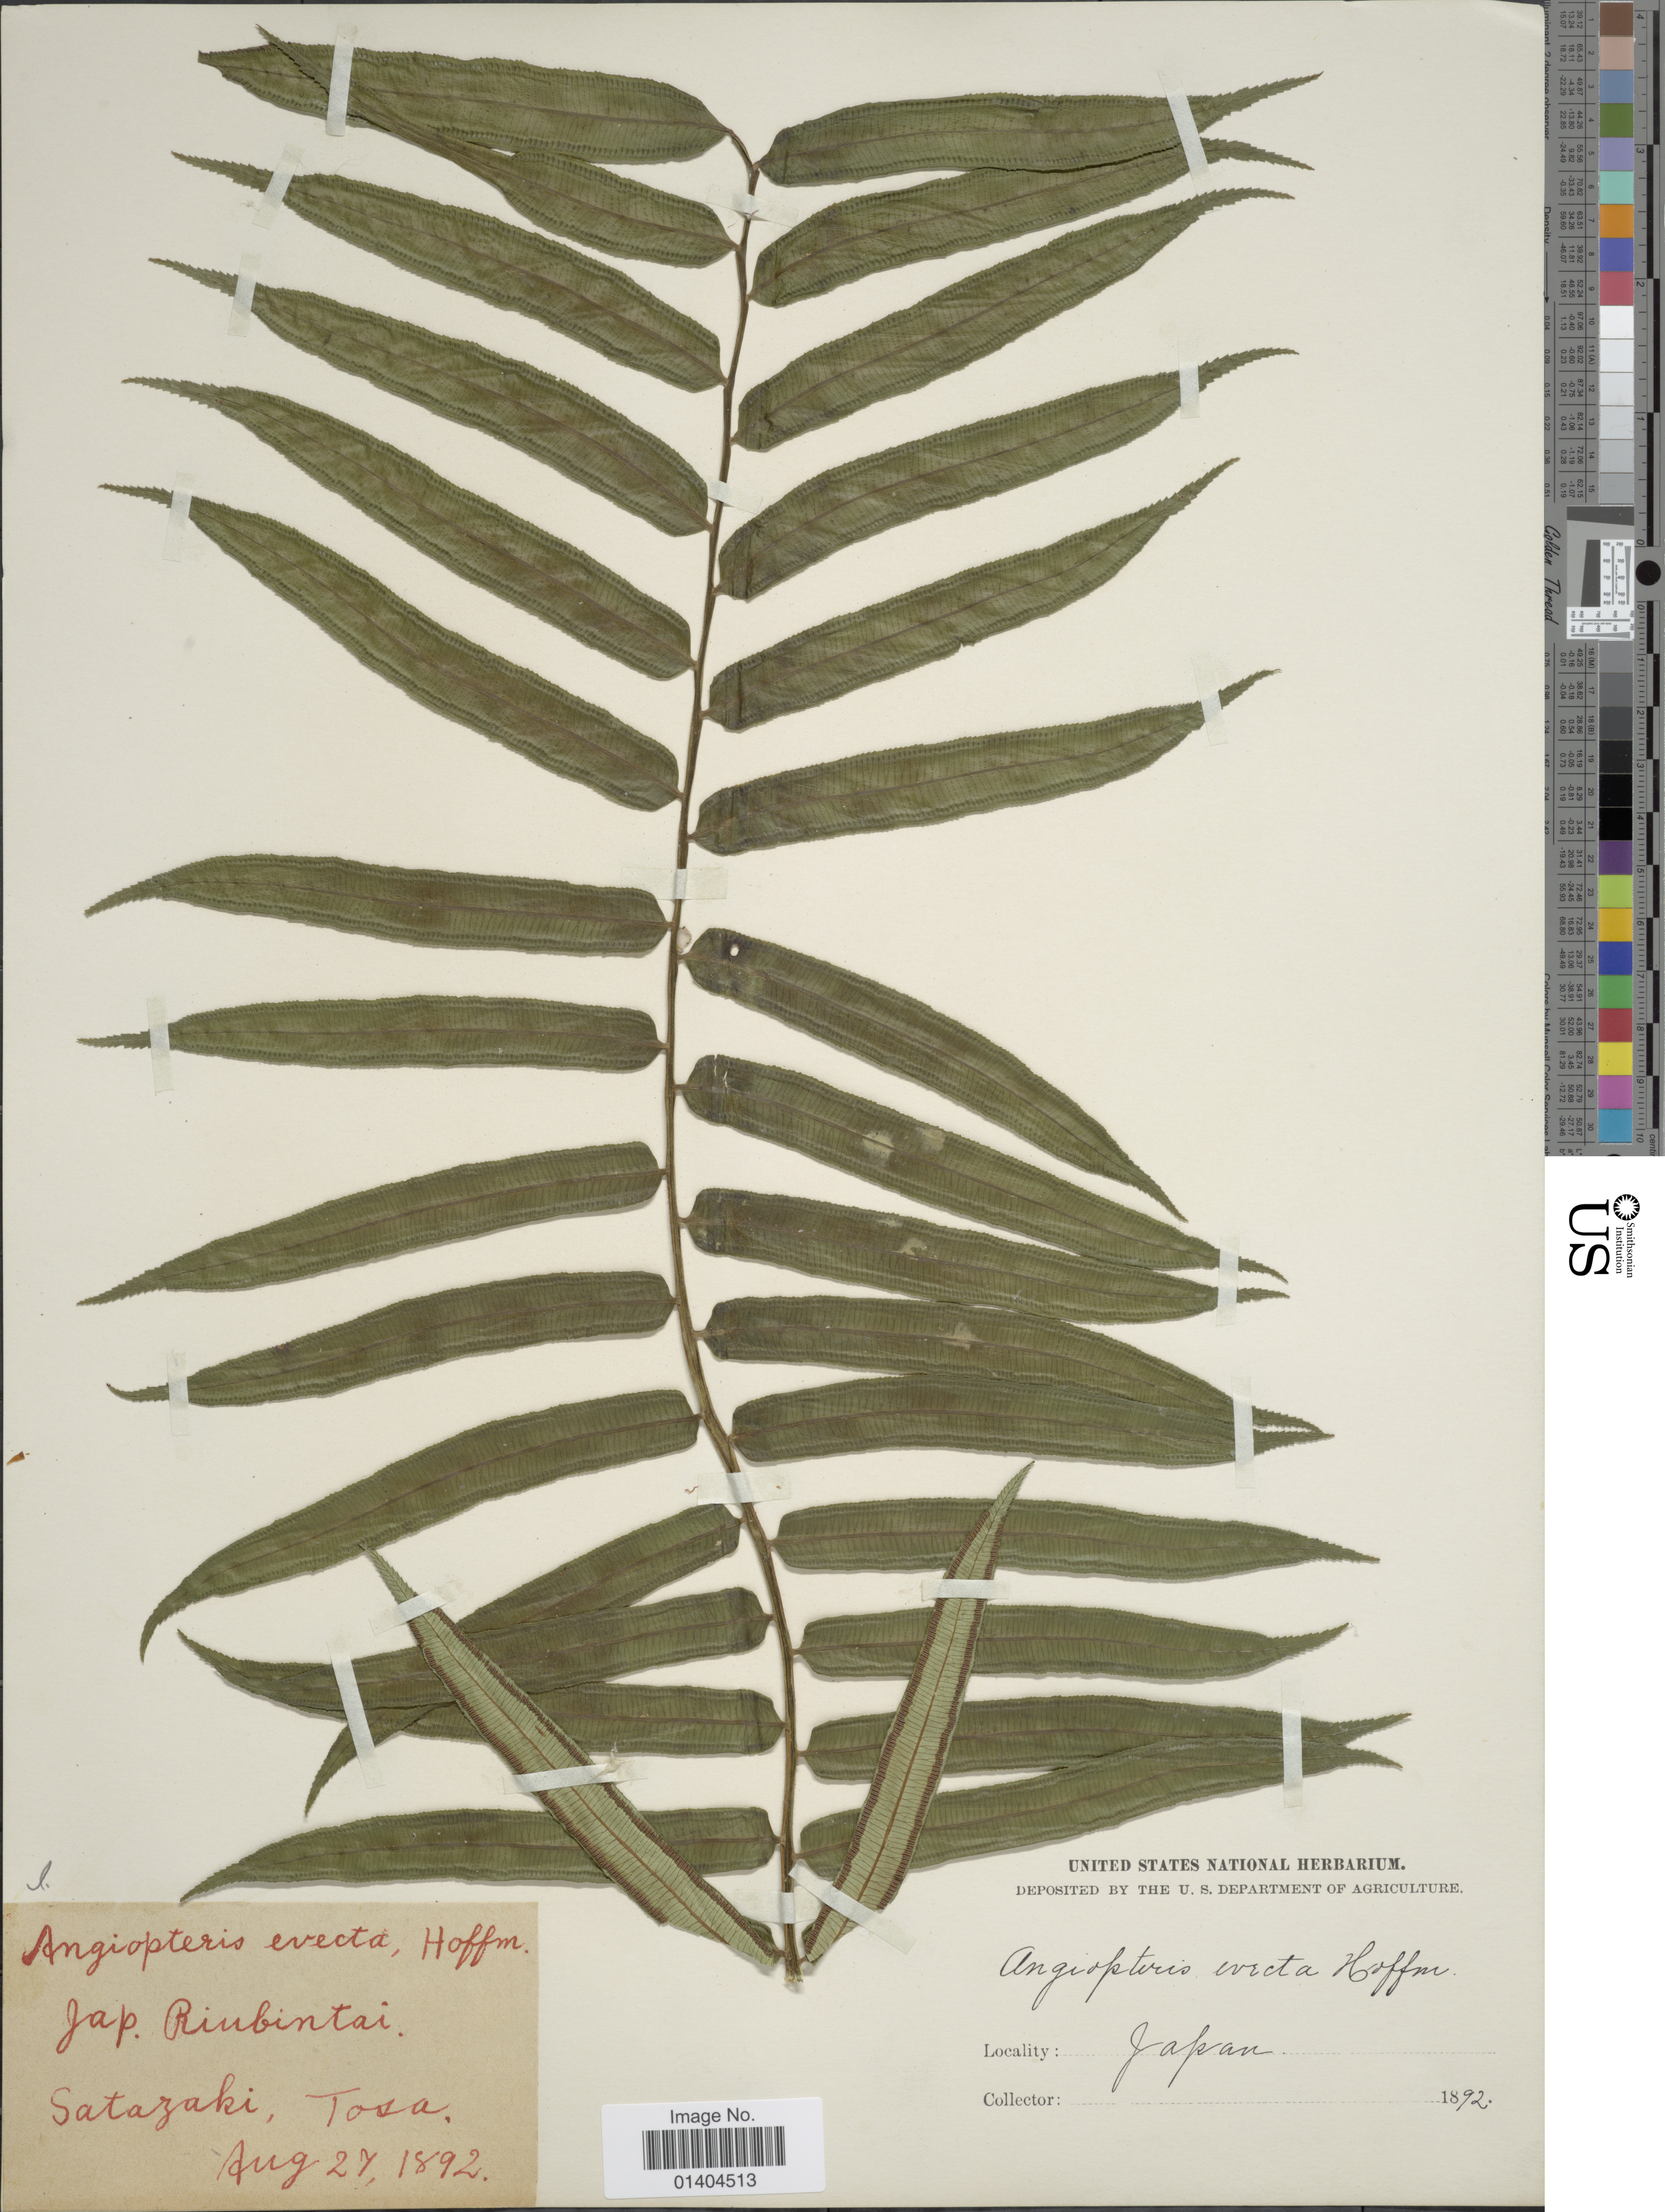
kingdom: Plantae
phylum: Tracheophyta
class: Polypodiopsida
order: Marattiales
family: Marattiaceae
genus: Angiopteris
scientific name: Angiopteris evecta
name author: (G. Forst.) Hoffm.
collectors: U.S. National Herbarium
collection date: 1892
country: Japan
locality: Rinbintai. Satazaki, Tosa.